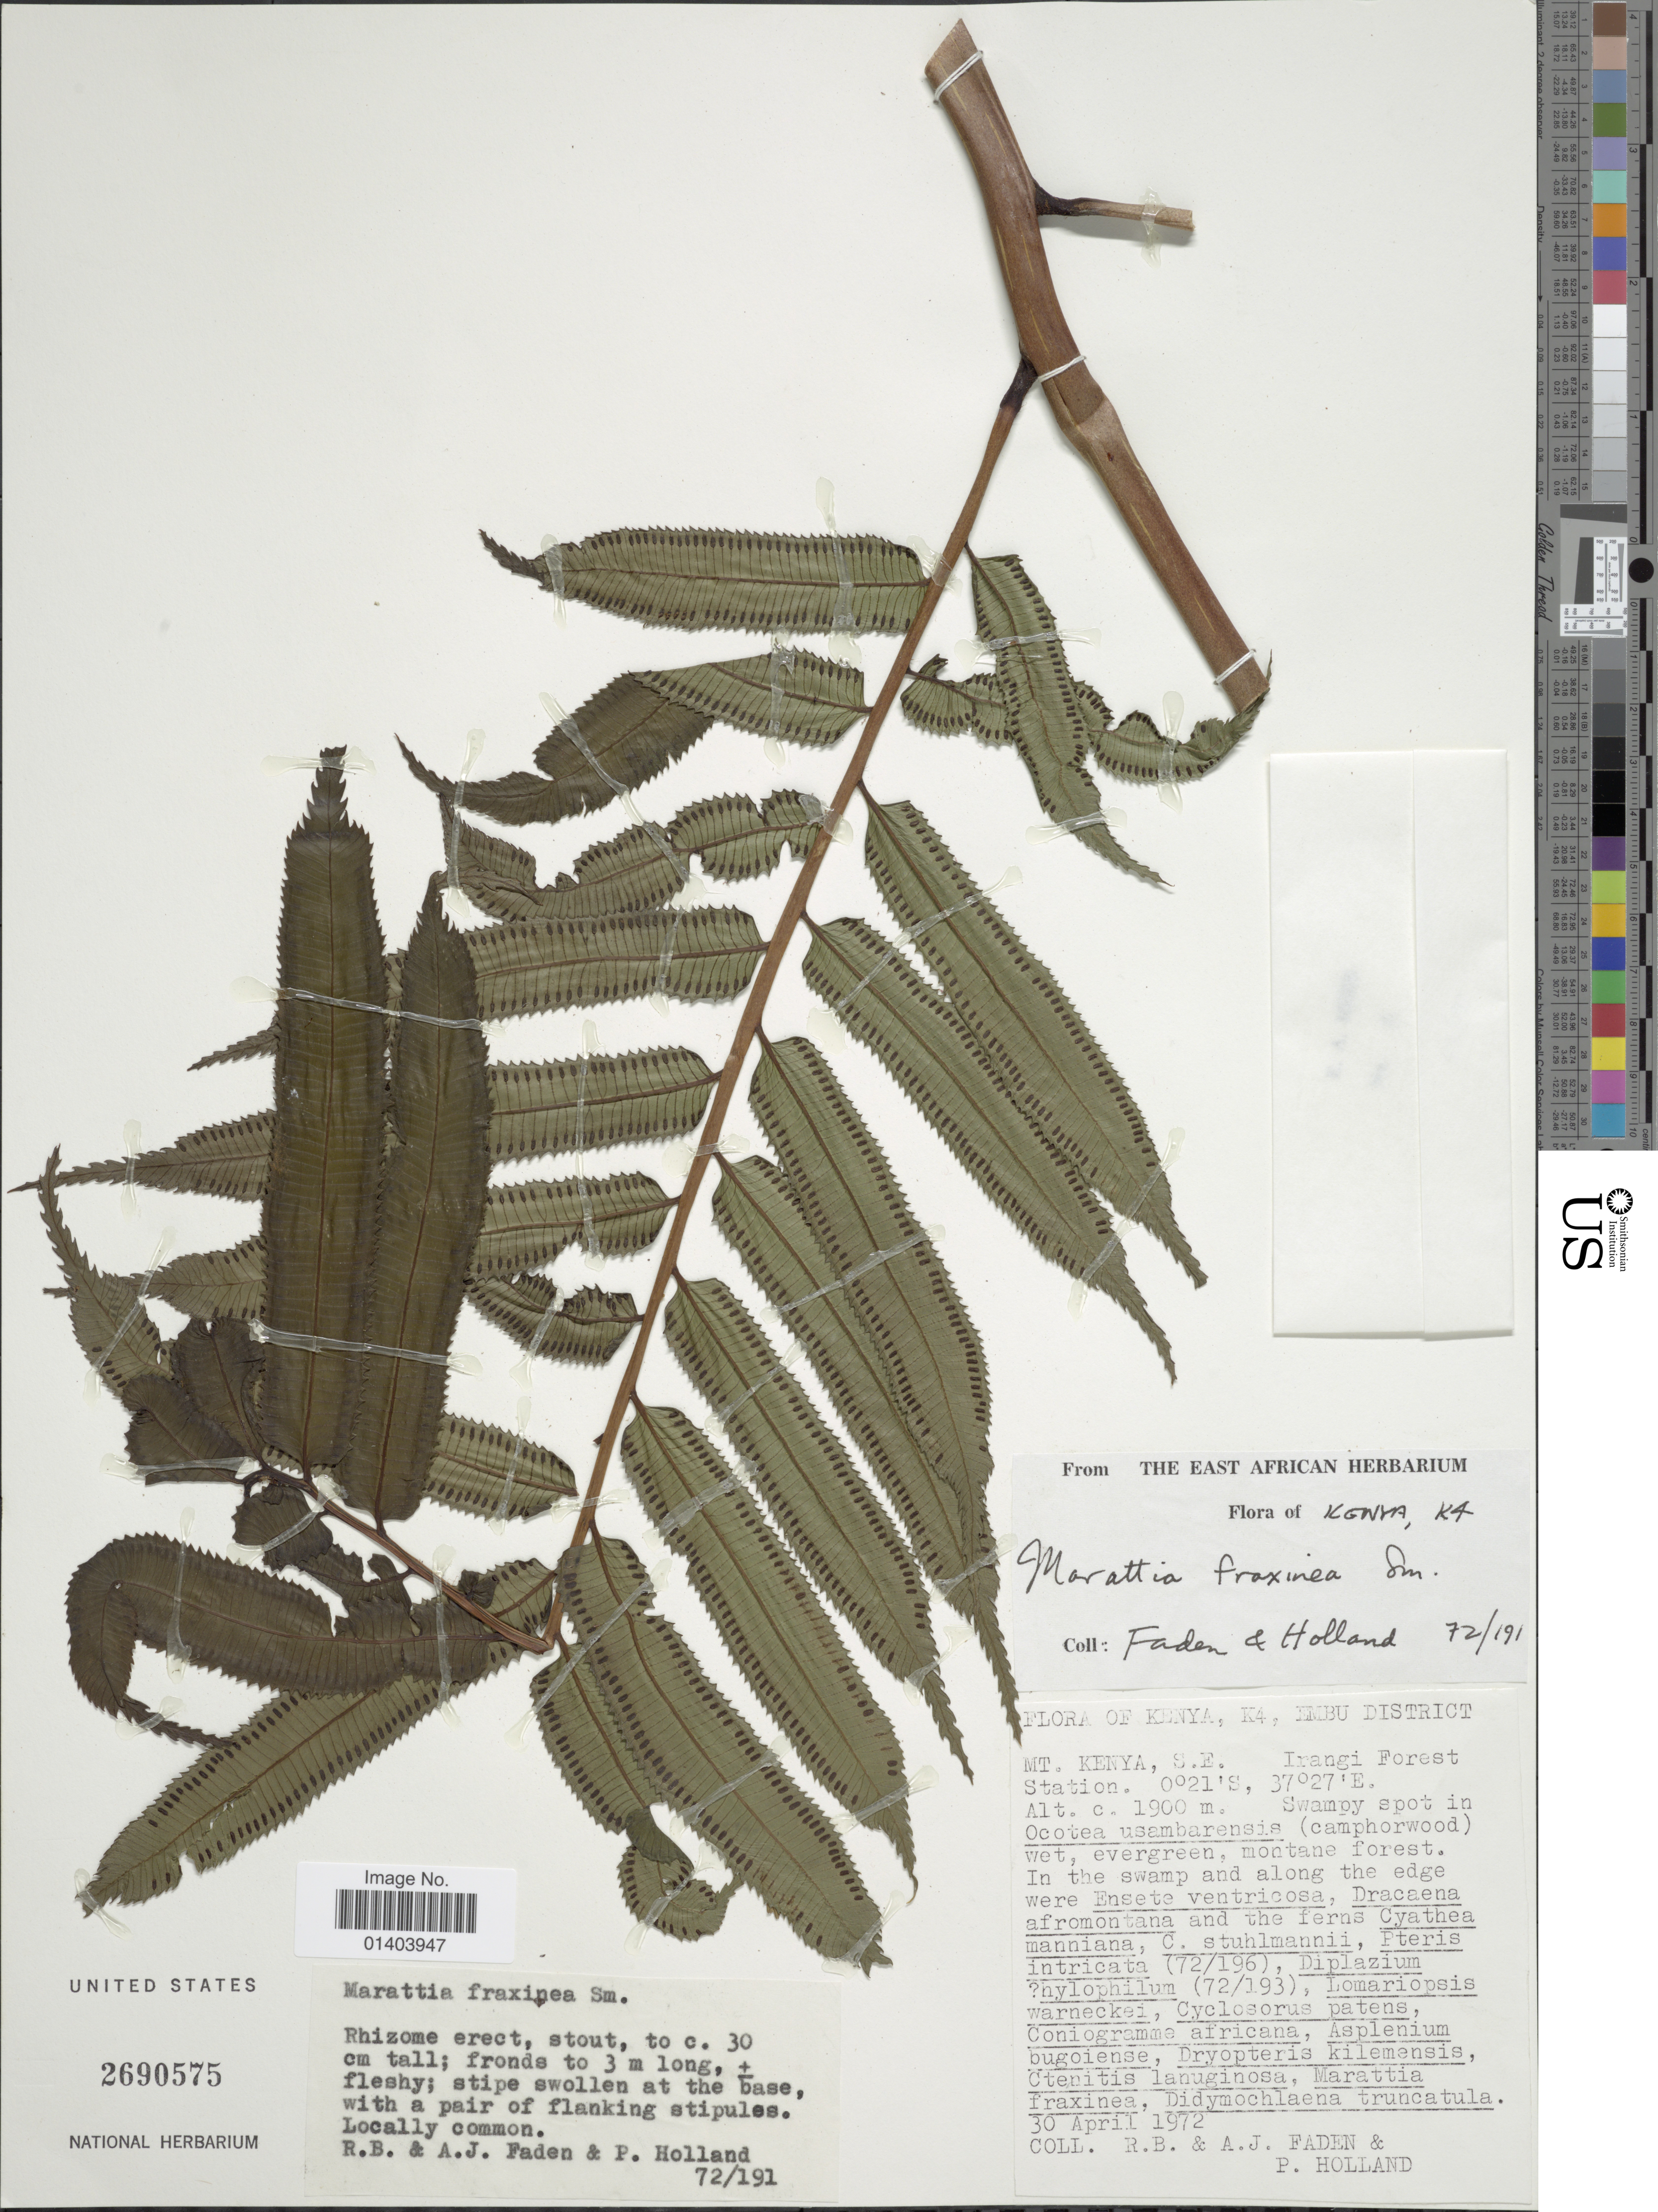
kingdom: Plantae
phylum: Tracheophyta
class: Polypodiopsida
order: Marattiales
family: Marattiaceae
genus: Ptisana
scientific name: Ptisana fraxinea var. fraxinea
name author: (Sm.) Murdock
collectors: R. B. Faden, A. J. Faden & P. Holland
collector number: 72/191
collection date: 1972-04-30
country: Kenya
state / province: Embu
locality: Embu District, Mt Kenya, S.E. Irangi Forest Station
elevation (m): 1900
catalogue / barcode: US 2690575